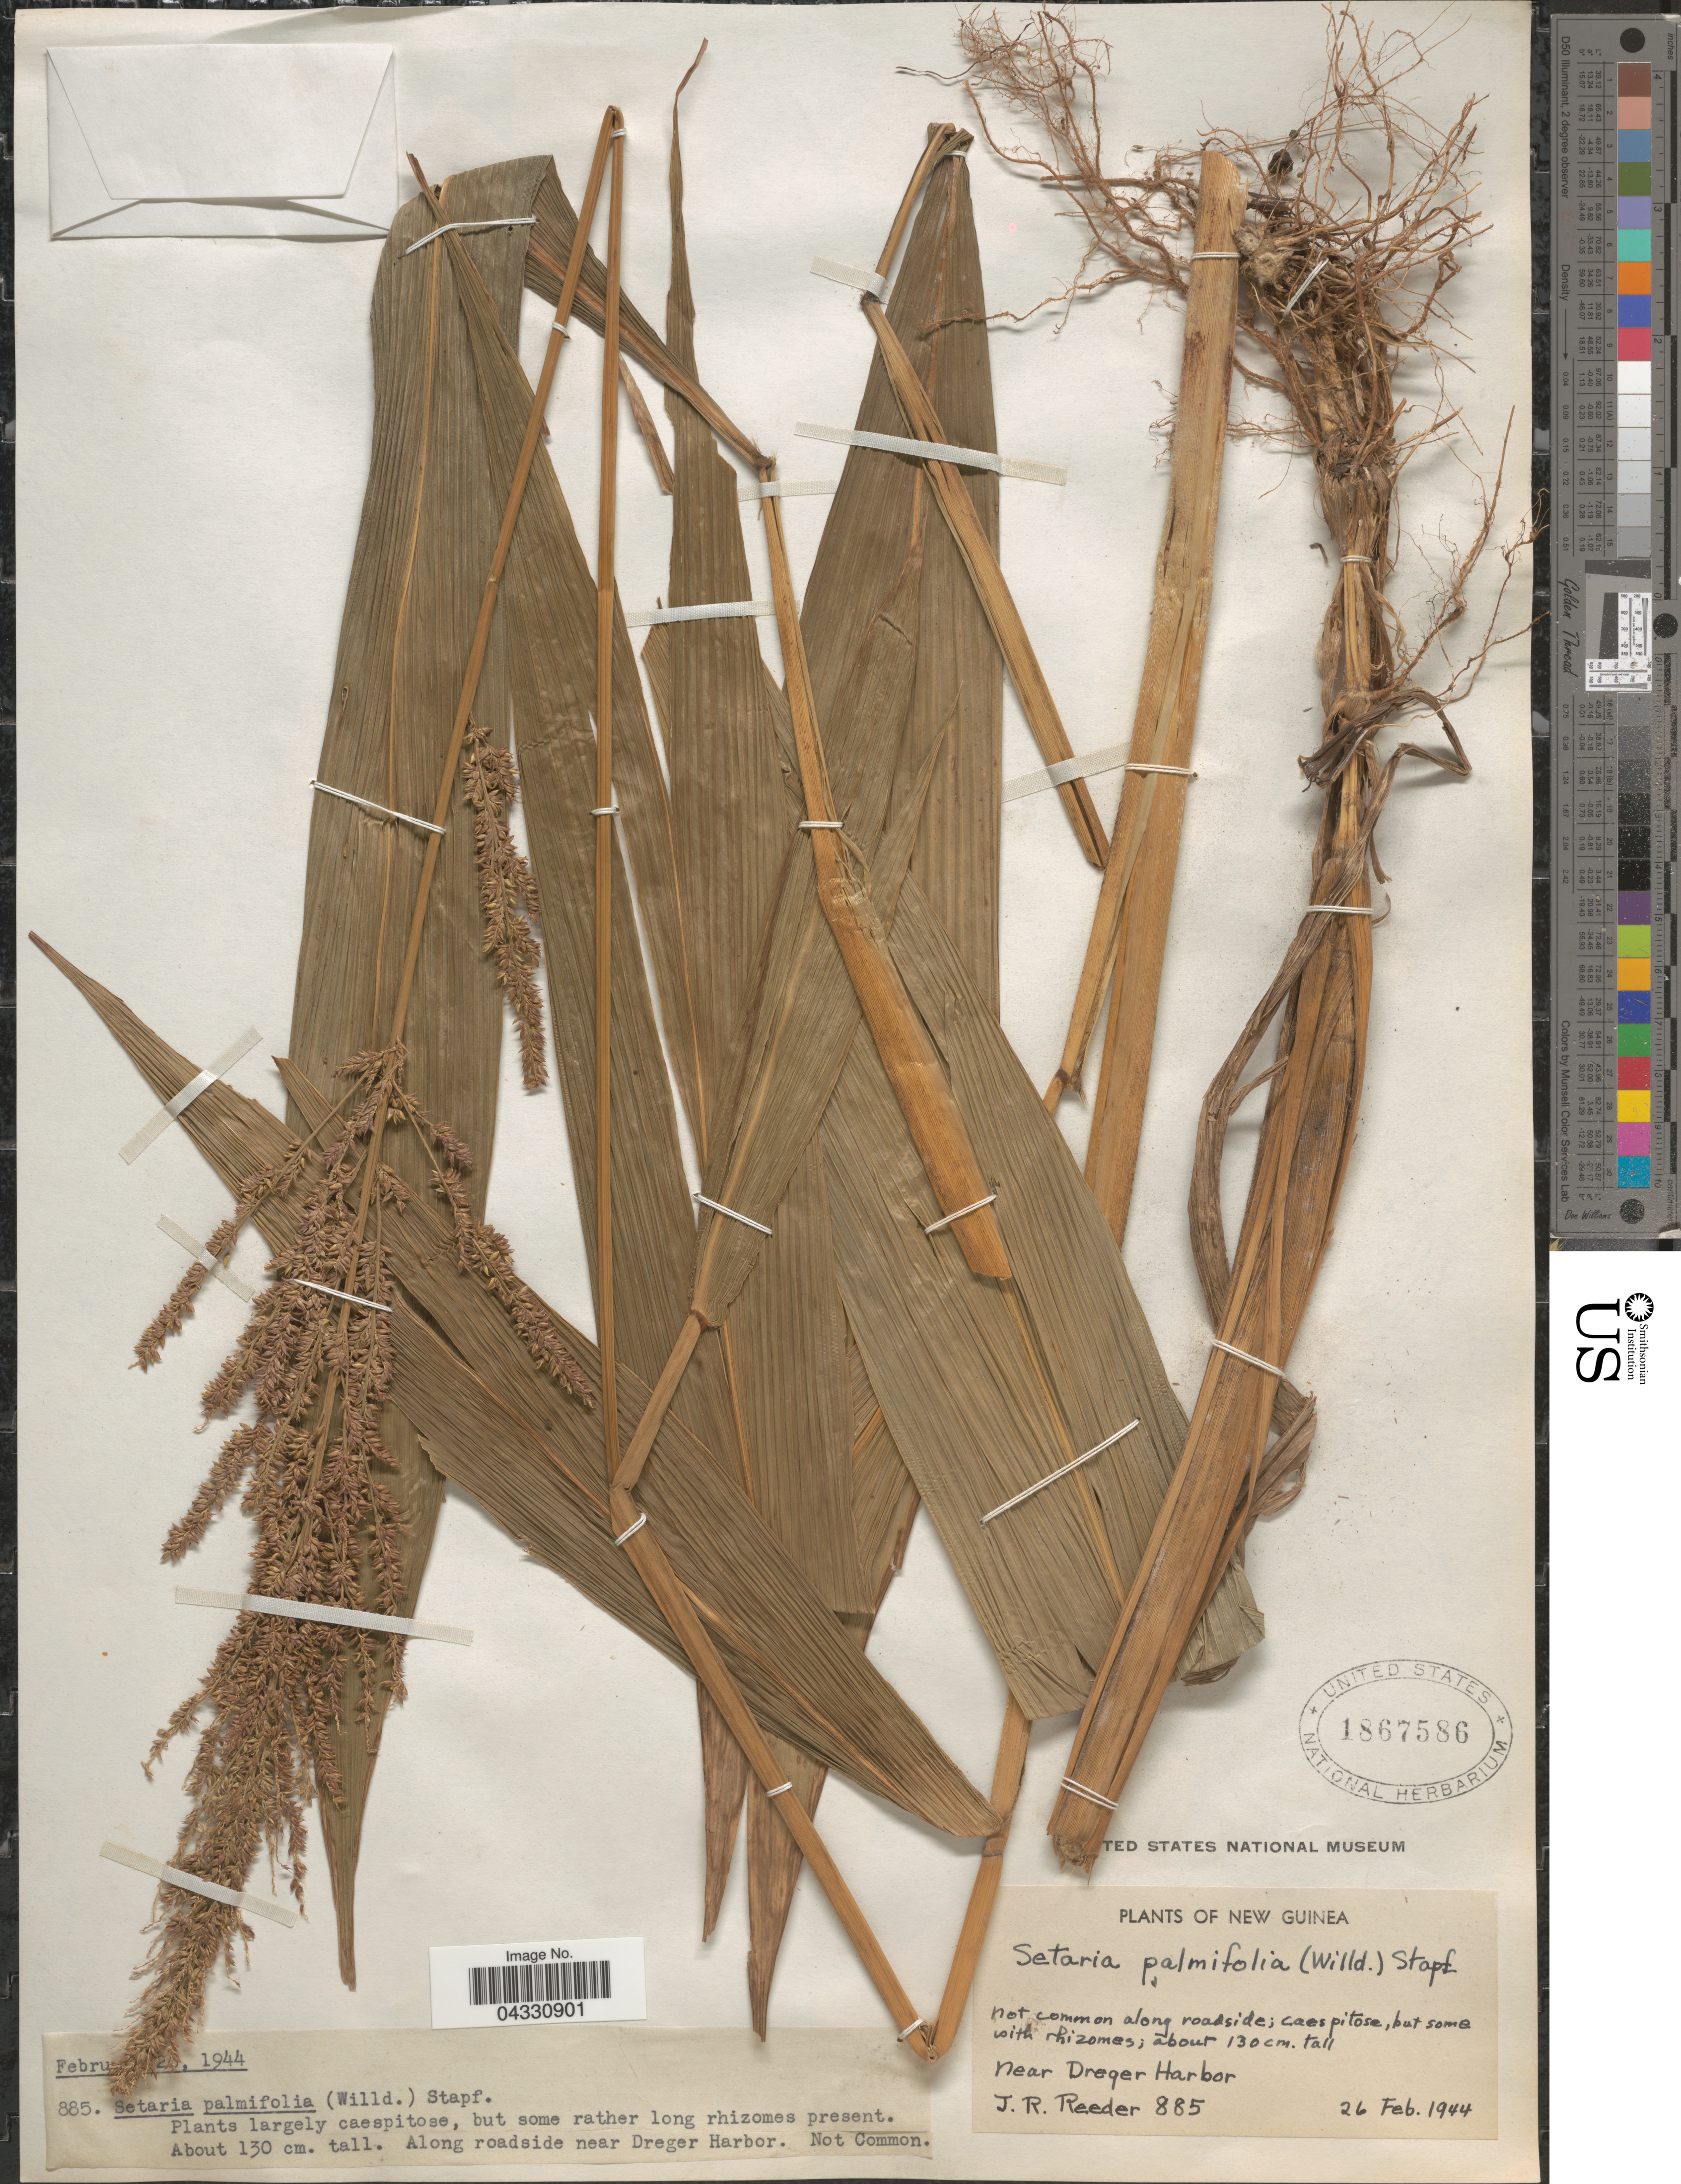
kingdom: Plantae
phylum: Tracheophyta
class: Liliopsida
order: Poales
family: Poaceae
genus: Setaria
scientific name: Setaria palmifolia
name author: (J. Koenig) Stapf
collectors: J. R. Reeder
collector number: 885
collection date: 1944-02-26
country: Papua New Guinea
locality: Along roadside near Dreger Harbor. New Guinea.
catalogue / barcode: US 1867586